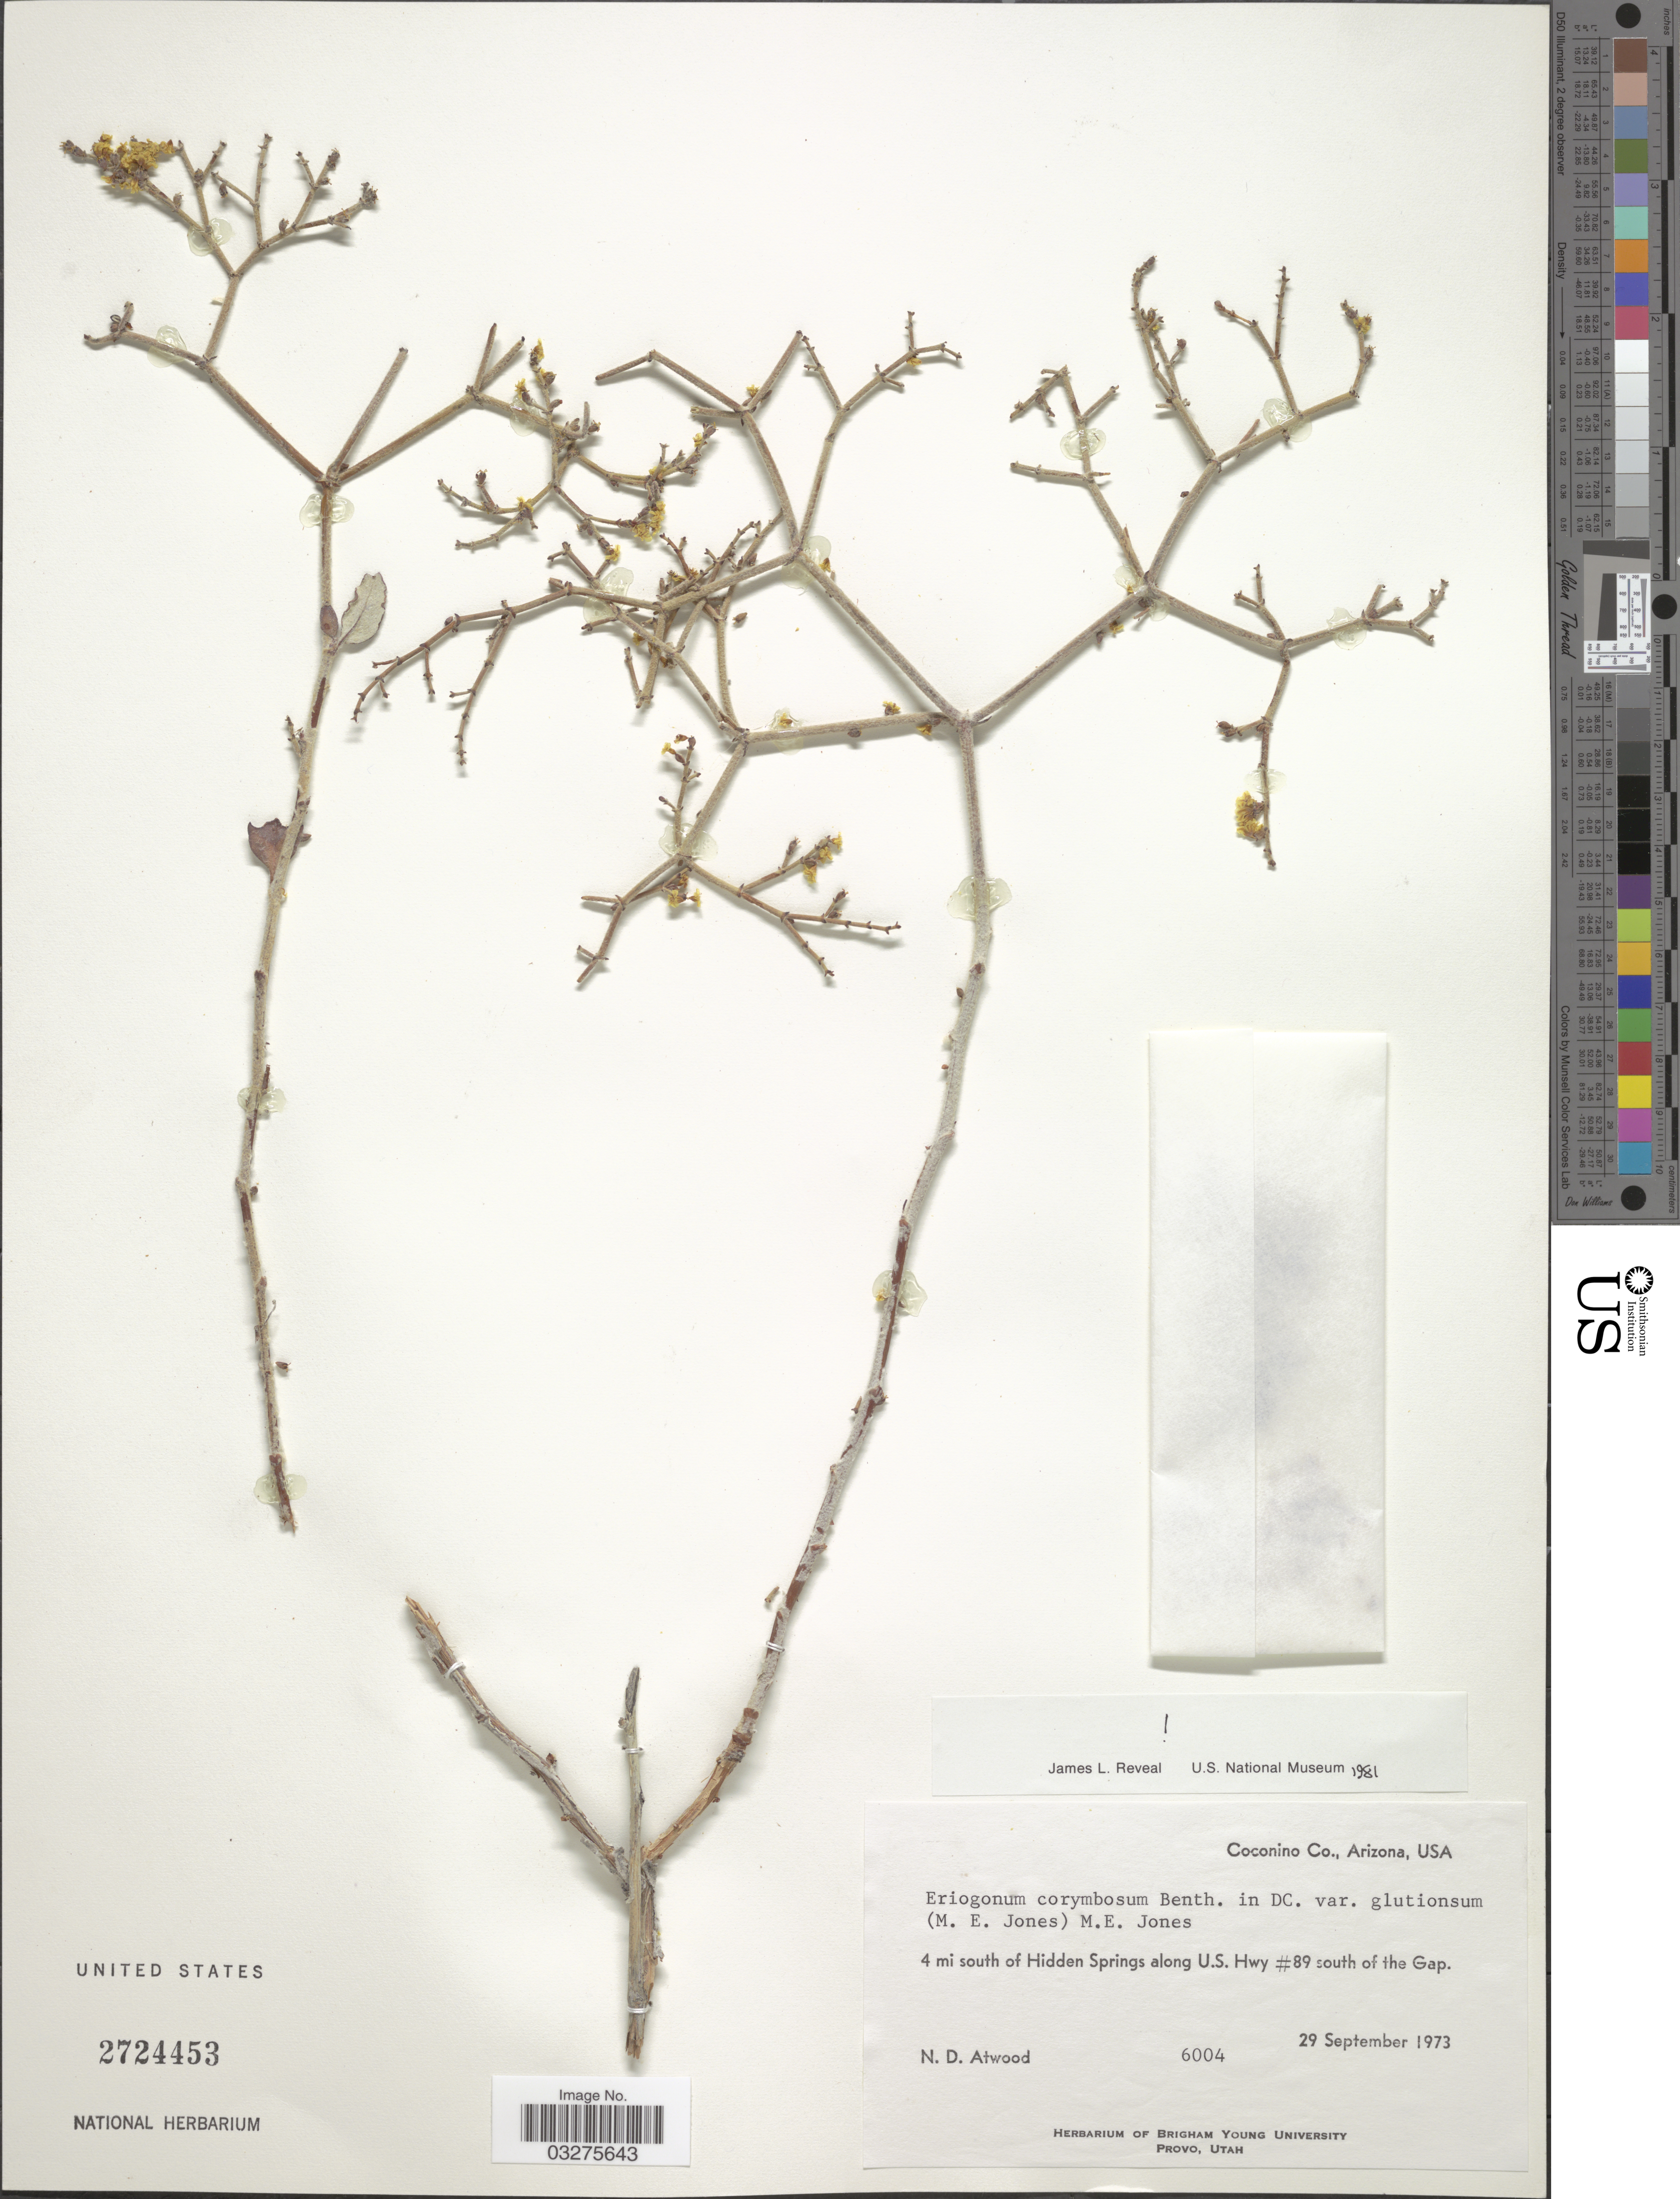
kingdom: Plantae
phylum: Tracheophyta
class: Magnoliopsida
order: Caryophyllales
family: Polygonaceae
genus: Eriogonum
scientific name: Eriogonum corymbosum var. glutinosum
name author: (M.E. Jones) M.E. Jones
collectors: N. Atwood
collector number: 6004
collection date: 1973-09-29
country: United States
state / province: Arizona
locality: Coconino Co., 4 mi south of Hidden Springs along U.S. Hwy #89 south of the Gap.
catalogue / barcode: US 2724453